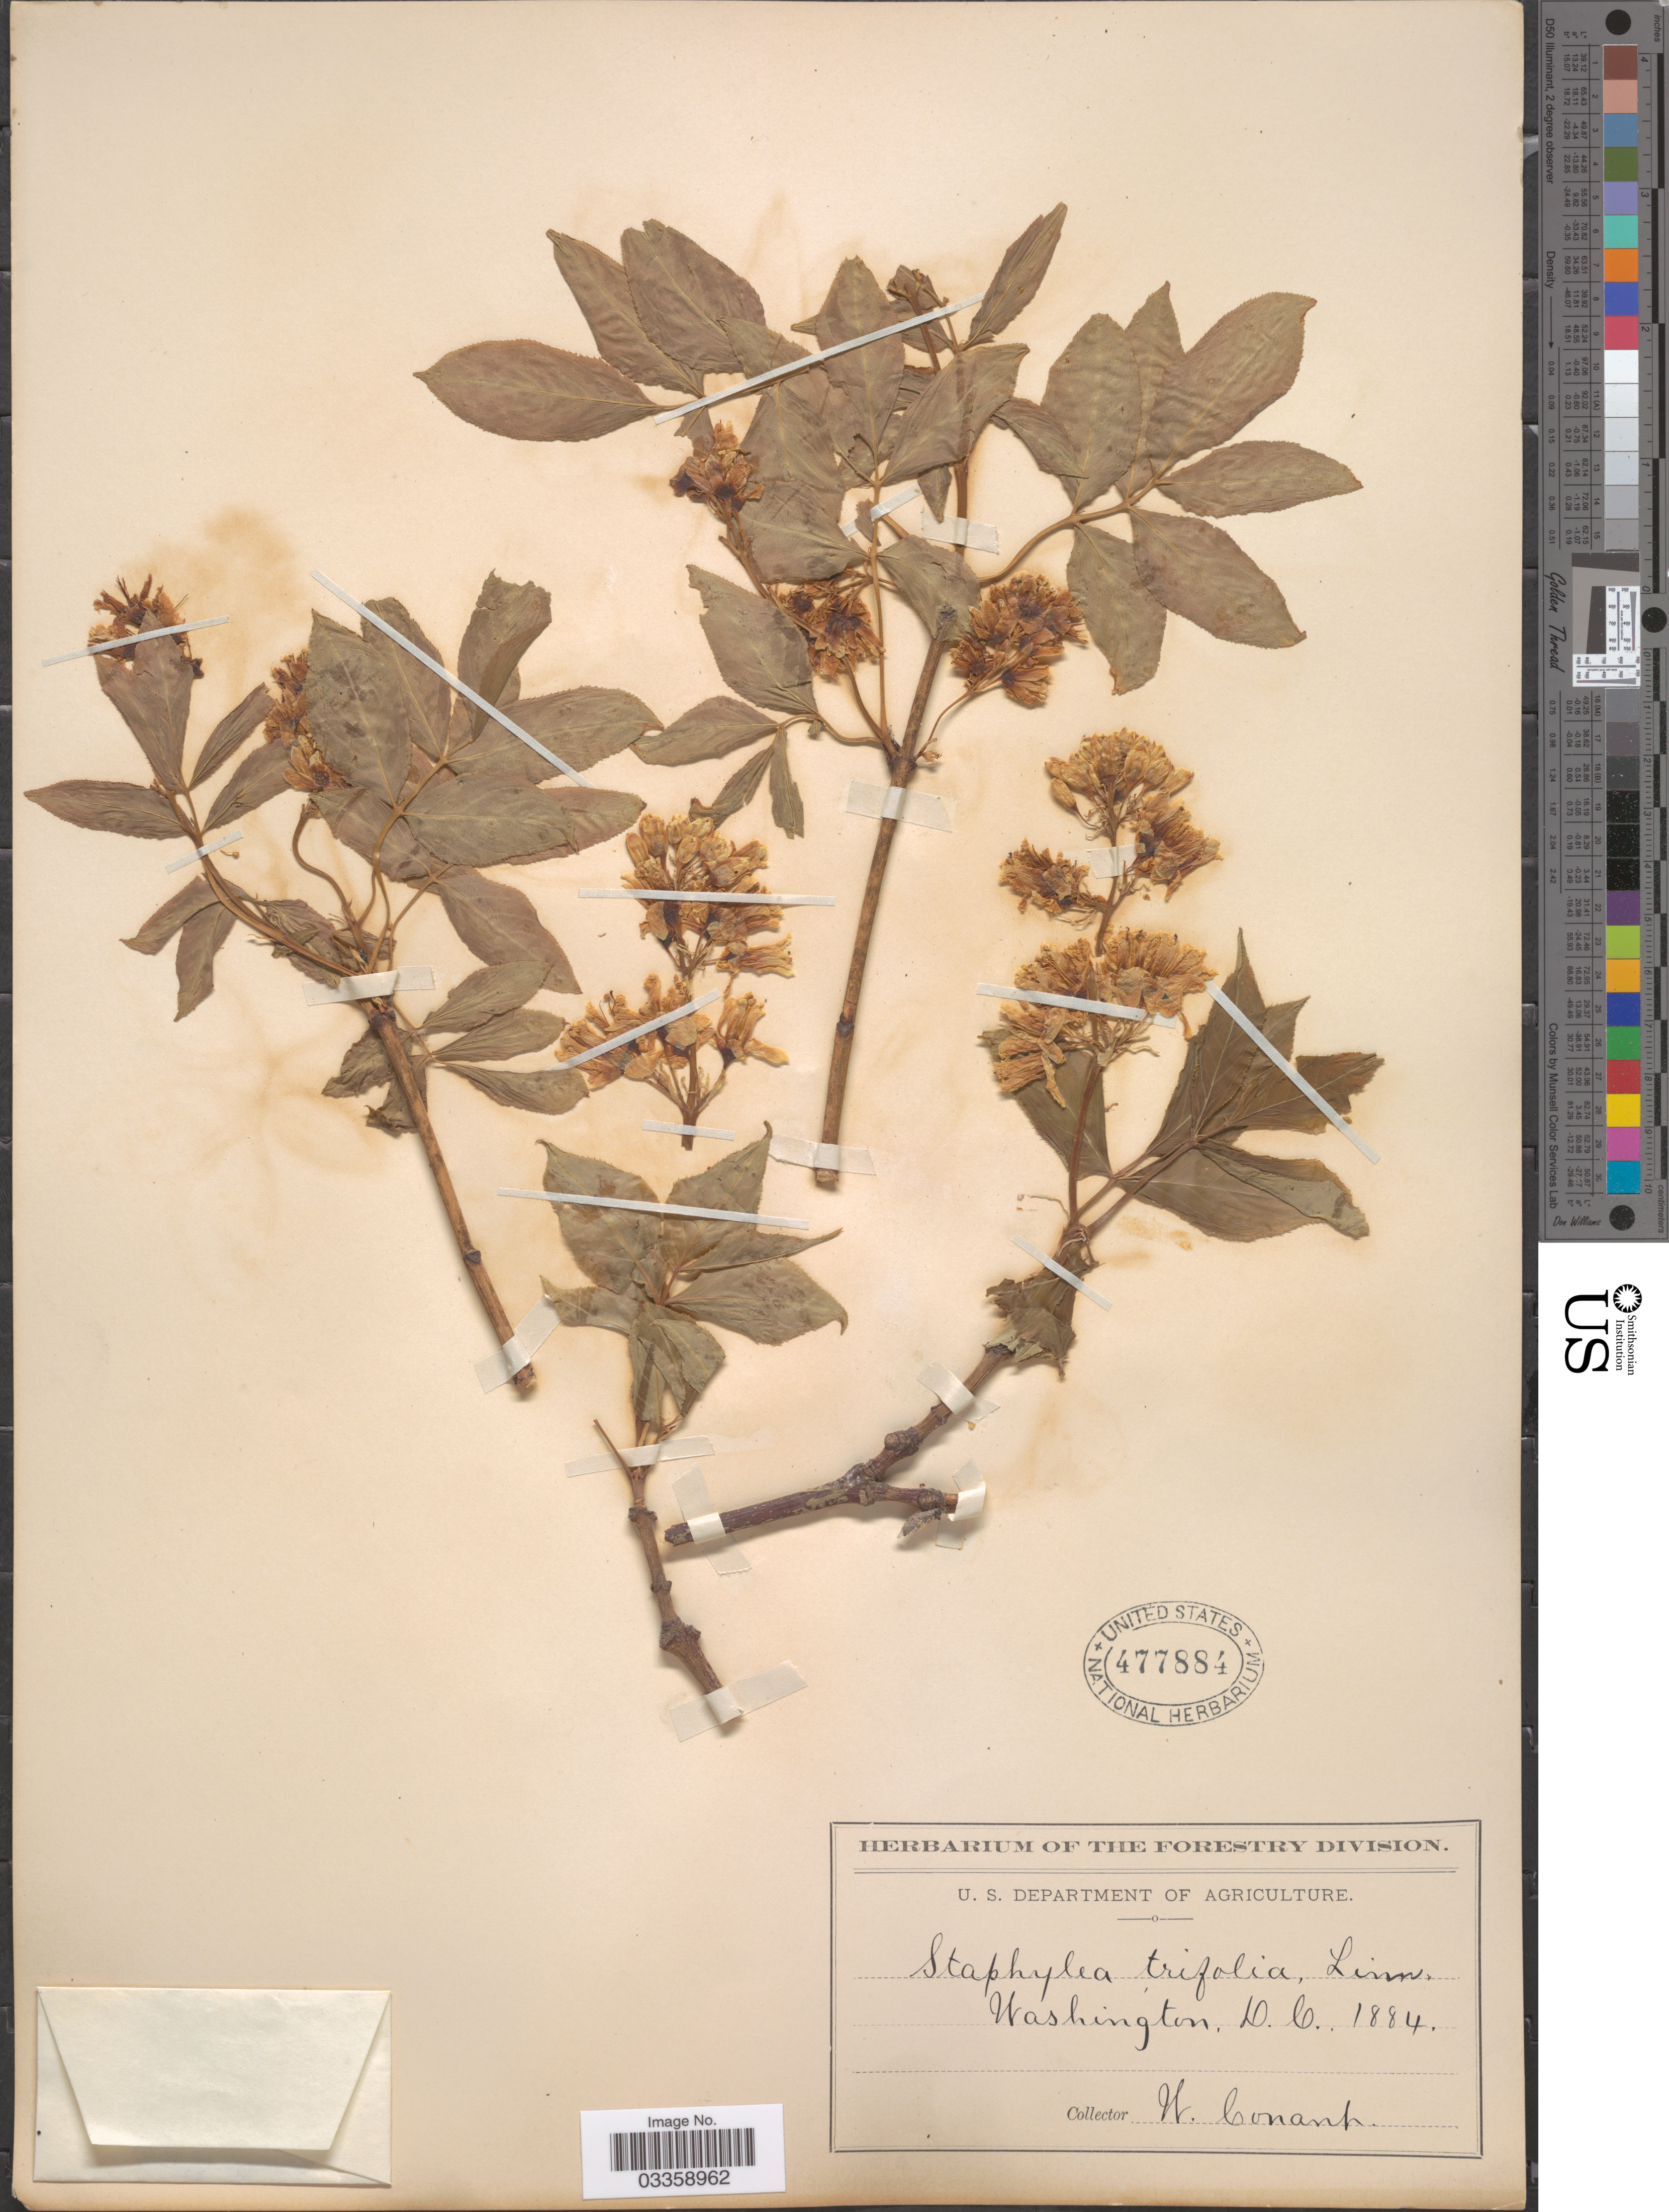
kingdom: Plantae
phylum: Tracheophyta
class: Magnoliopsida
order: Crossosomatales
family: Staphyleaceae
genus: Staphylea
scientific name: Staphylea trifolia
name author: L.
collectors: W. P. Conant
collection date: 1884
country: United States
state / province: District of Columbia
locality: Washington, D.C.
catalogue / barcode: US 477884